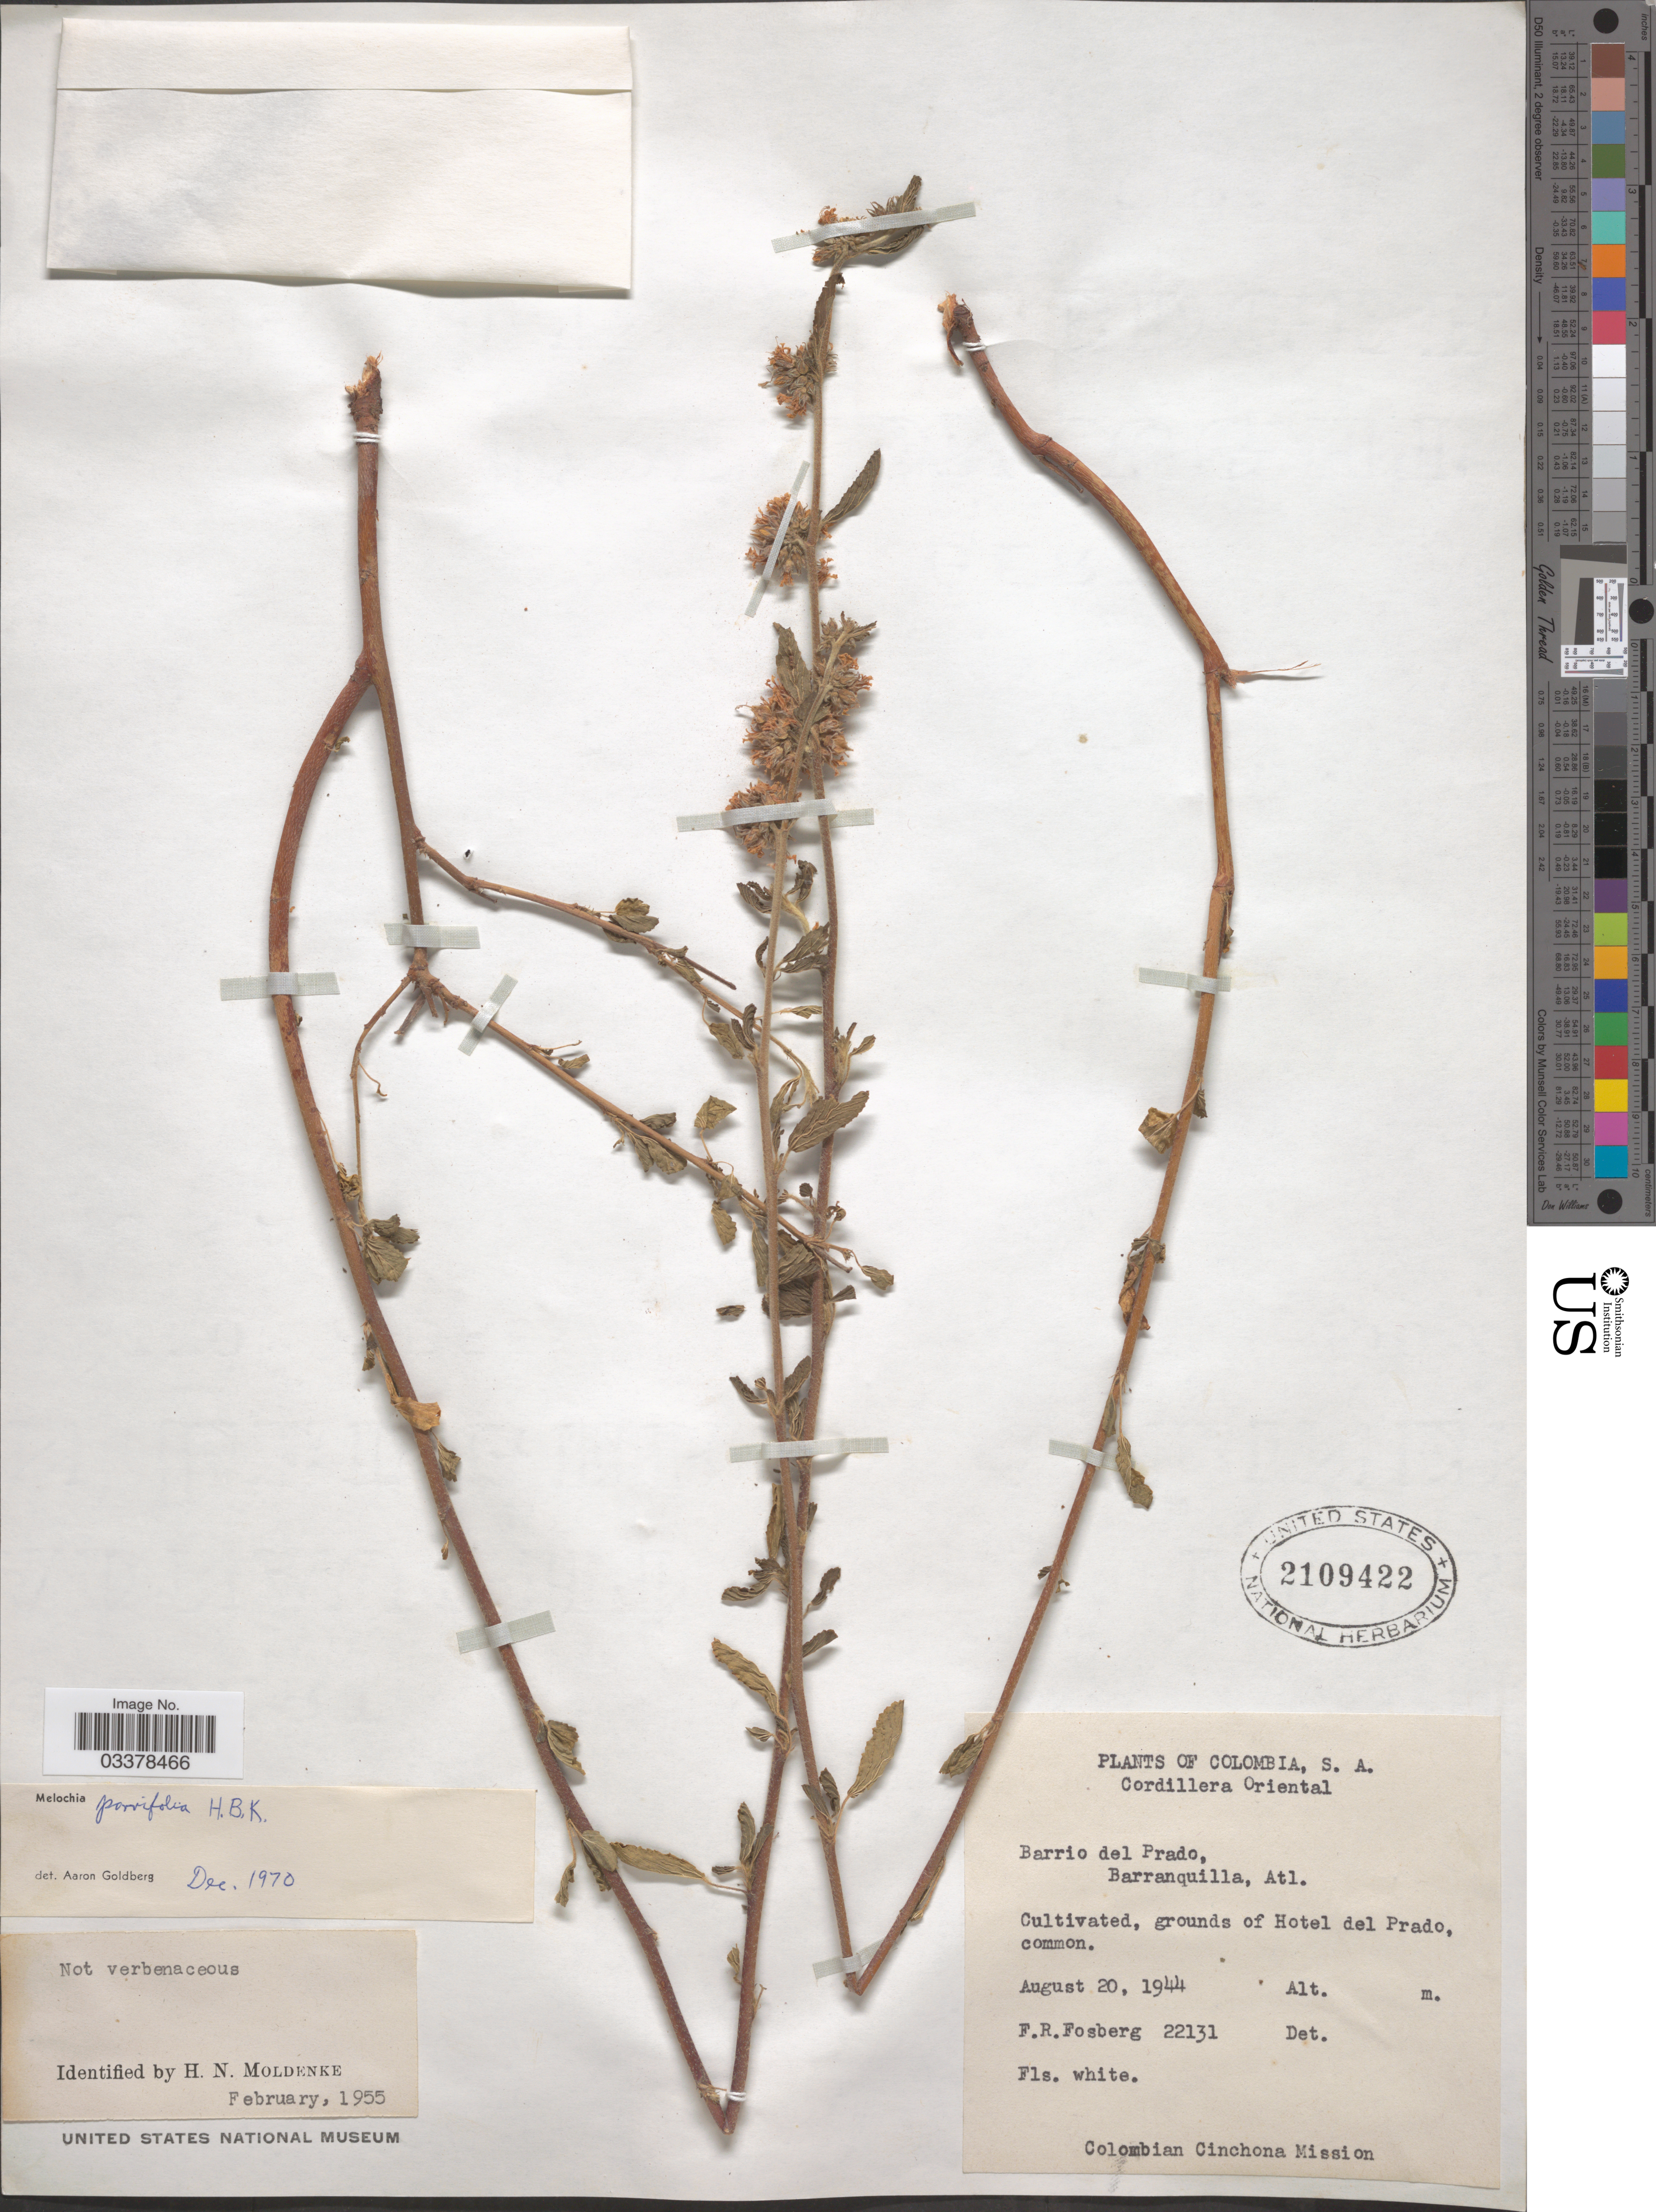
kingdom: Plantae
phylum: Tracheophyta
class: Magnoliopsida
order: Malvales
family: Malvaceae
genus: Melochia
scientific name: Melochia parvifolia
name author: Kunth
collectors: F. R. Fosberg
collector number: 22131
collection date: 1944-08-20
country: Colombia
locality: Cordillera Oriental. Cultivated, grounds of Hotel del Prado.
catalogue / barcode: US 2109422